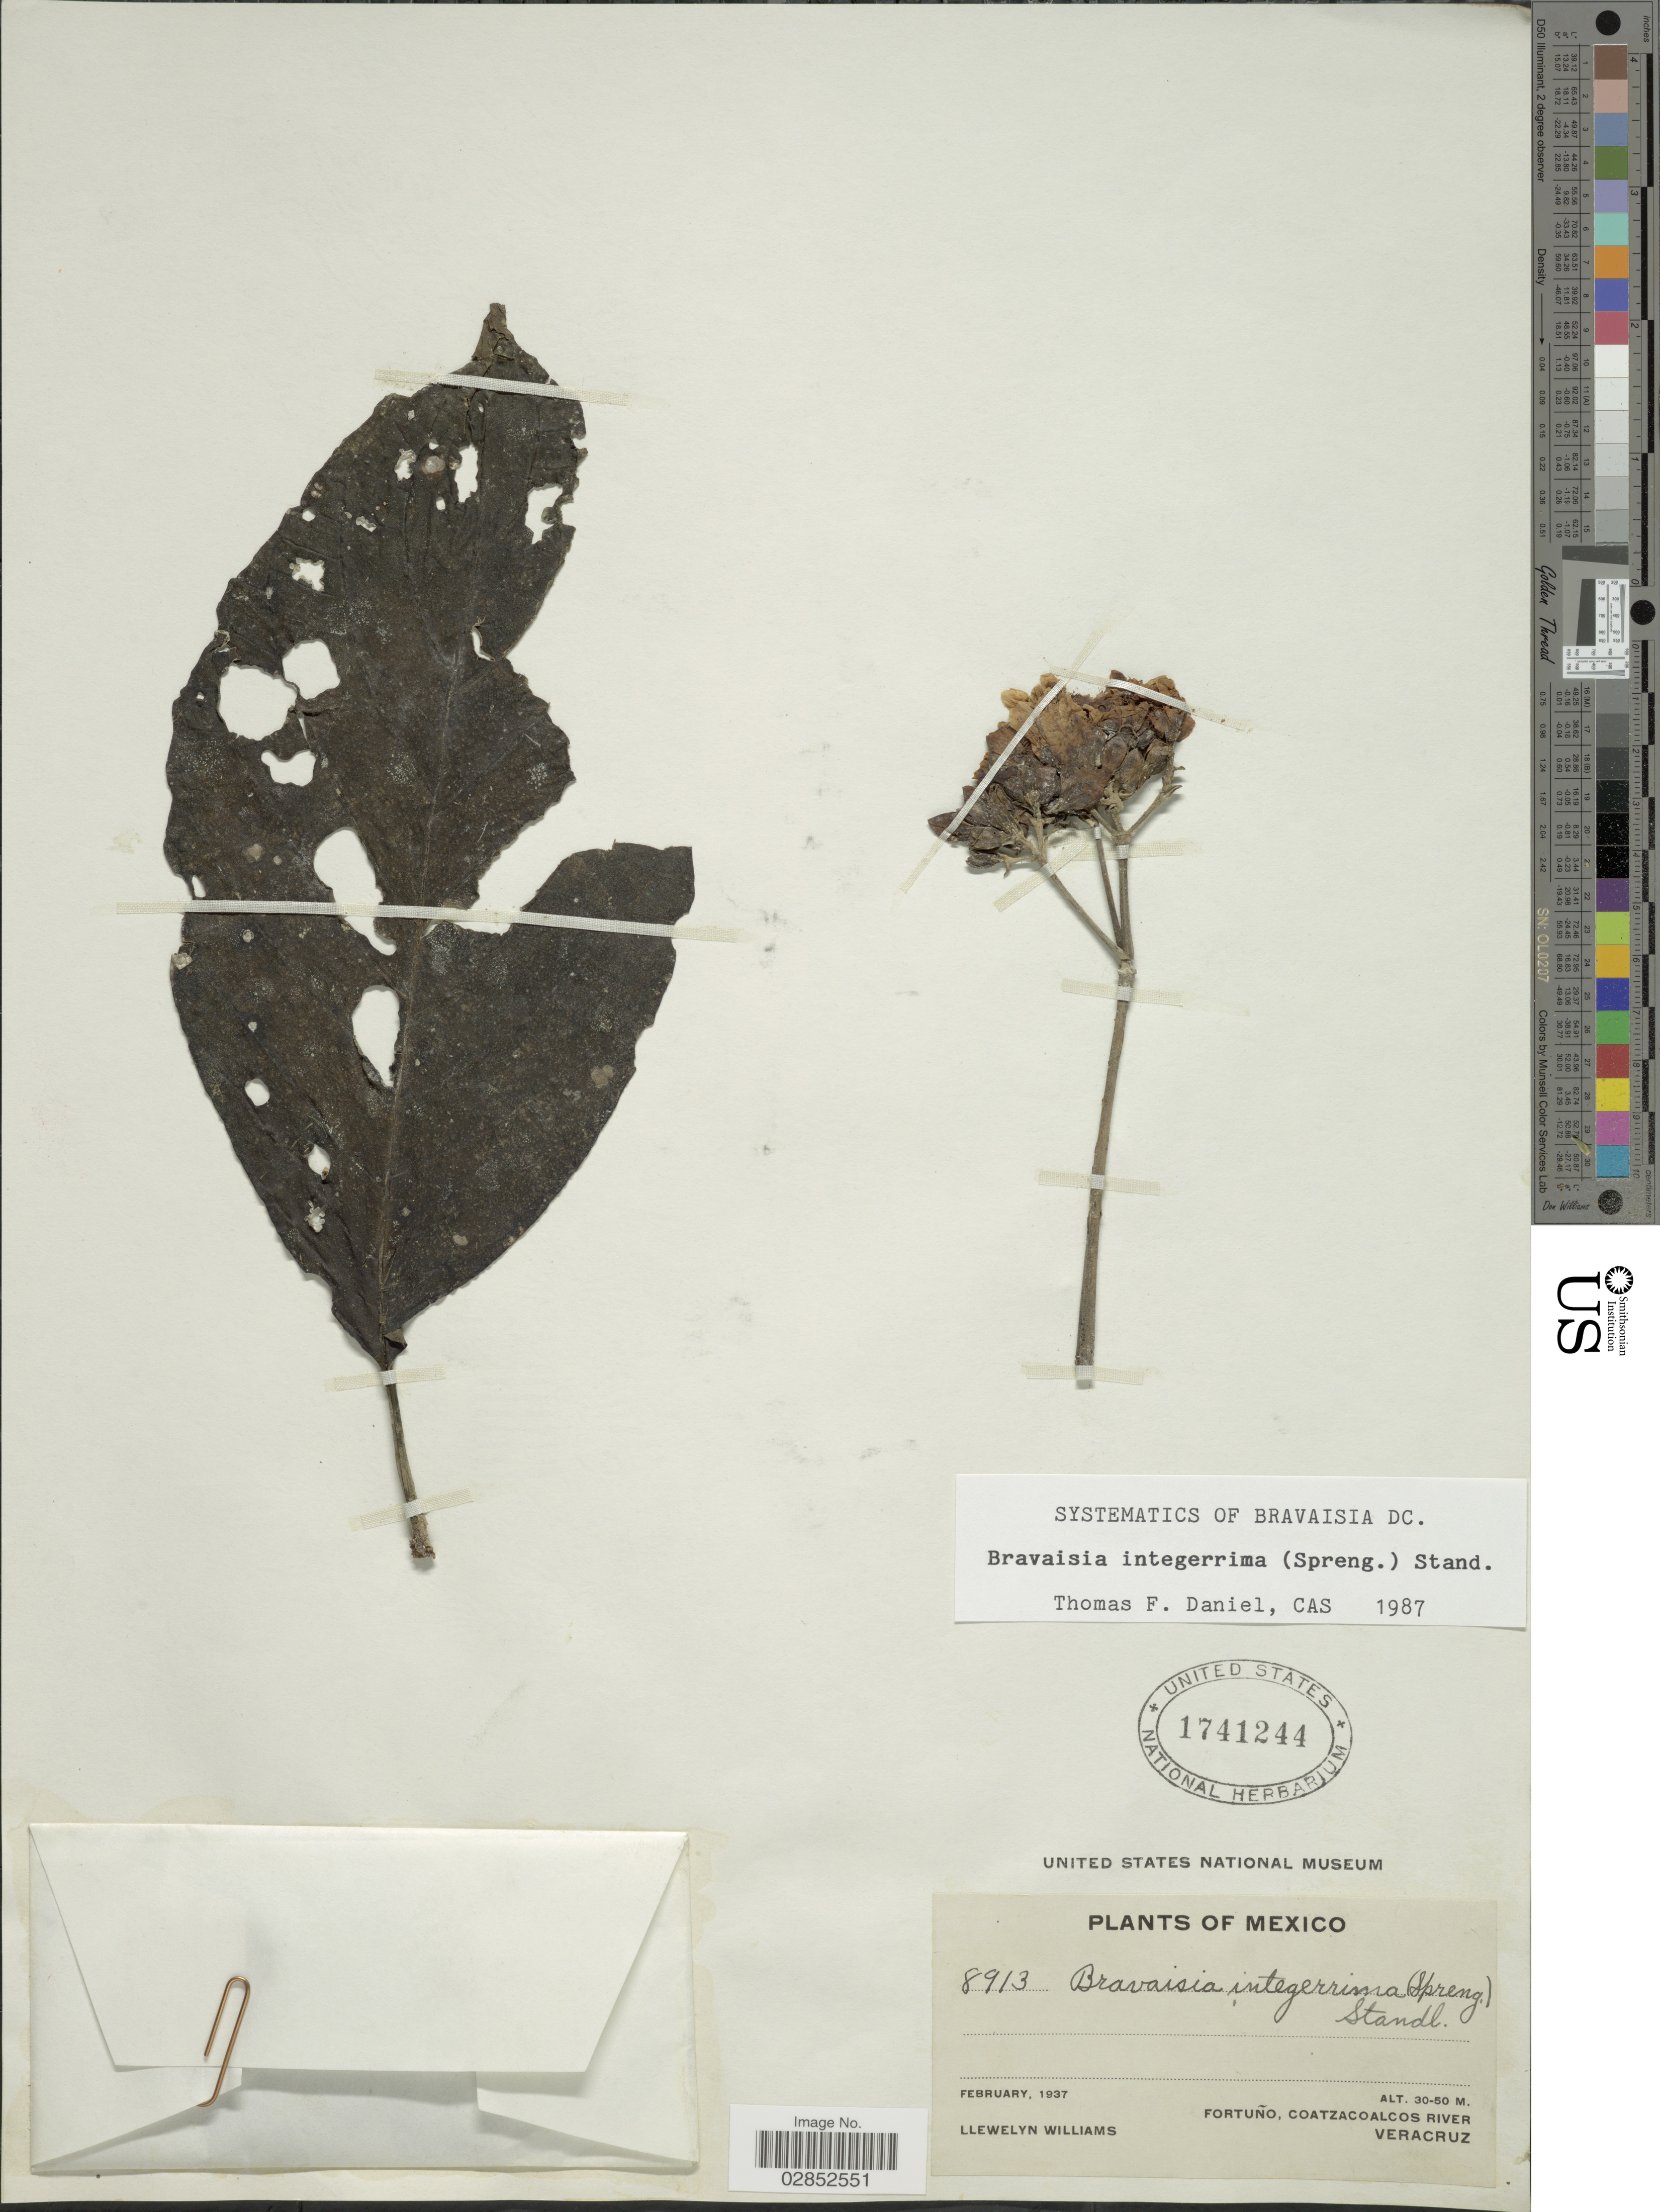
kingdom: Plantae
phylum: Tracheophyta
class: Magnoliopsida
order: Lamiales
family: Acanthaceae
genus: Bravaisia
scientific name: Bravaisia integerrima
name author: (Spreng.) Standl.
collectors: Ll. Williams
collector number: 8913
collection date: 1937-02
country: Mexico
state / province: Veracruz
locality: Fortuña, Coatzacoalcos River, Veracruz.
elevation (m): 30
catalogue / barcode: US 1741244